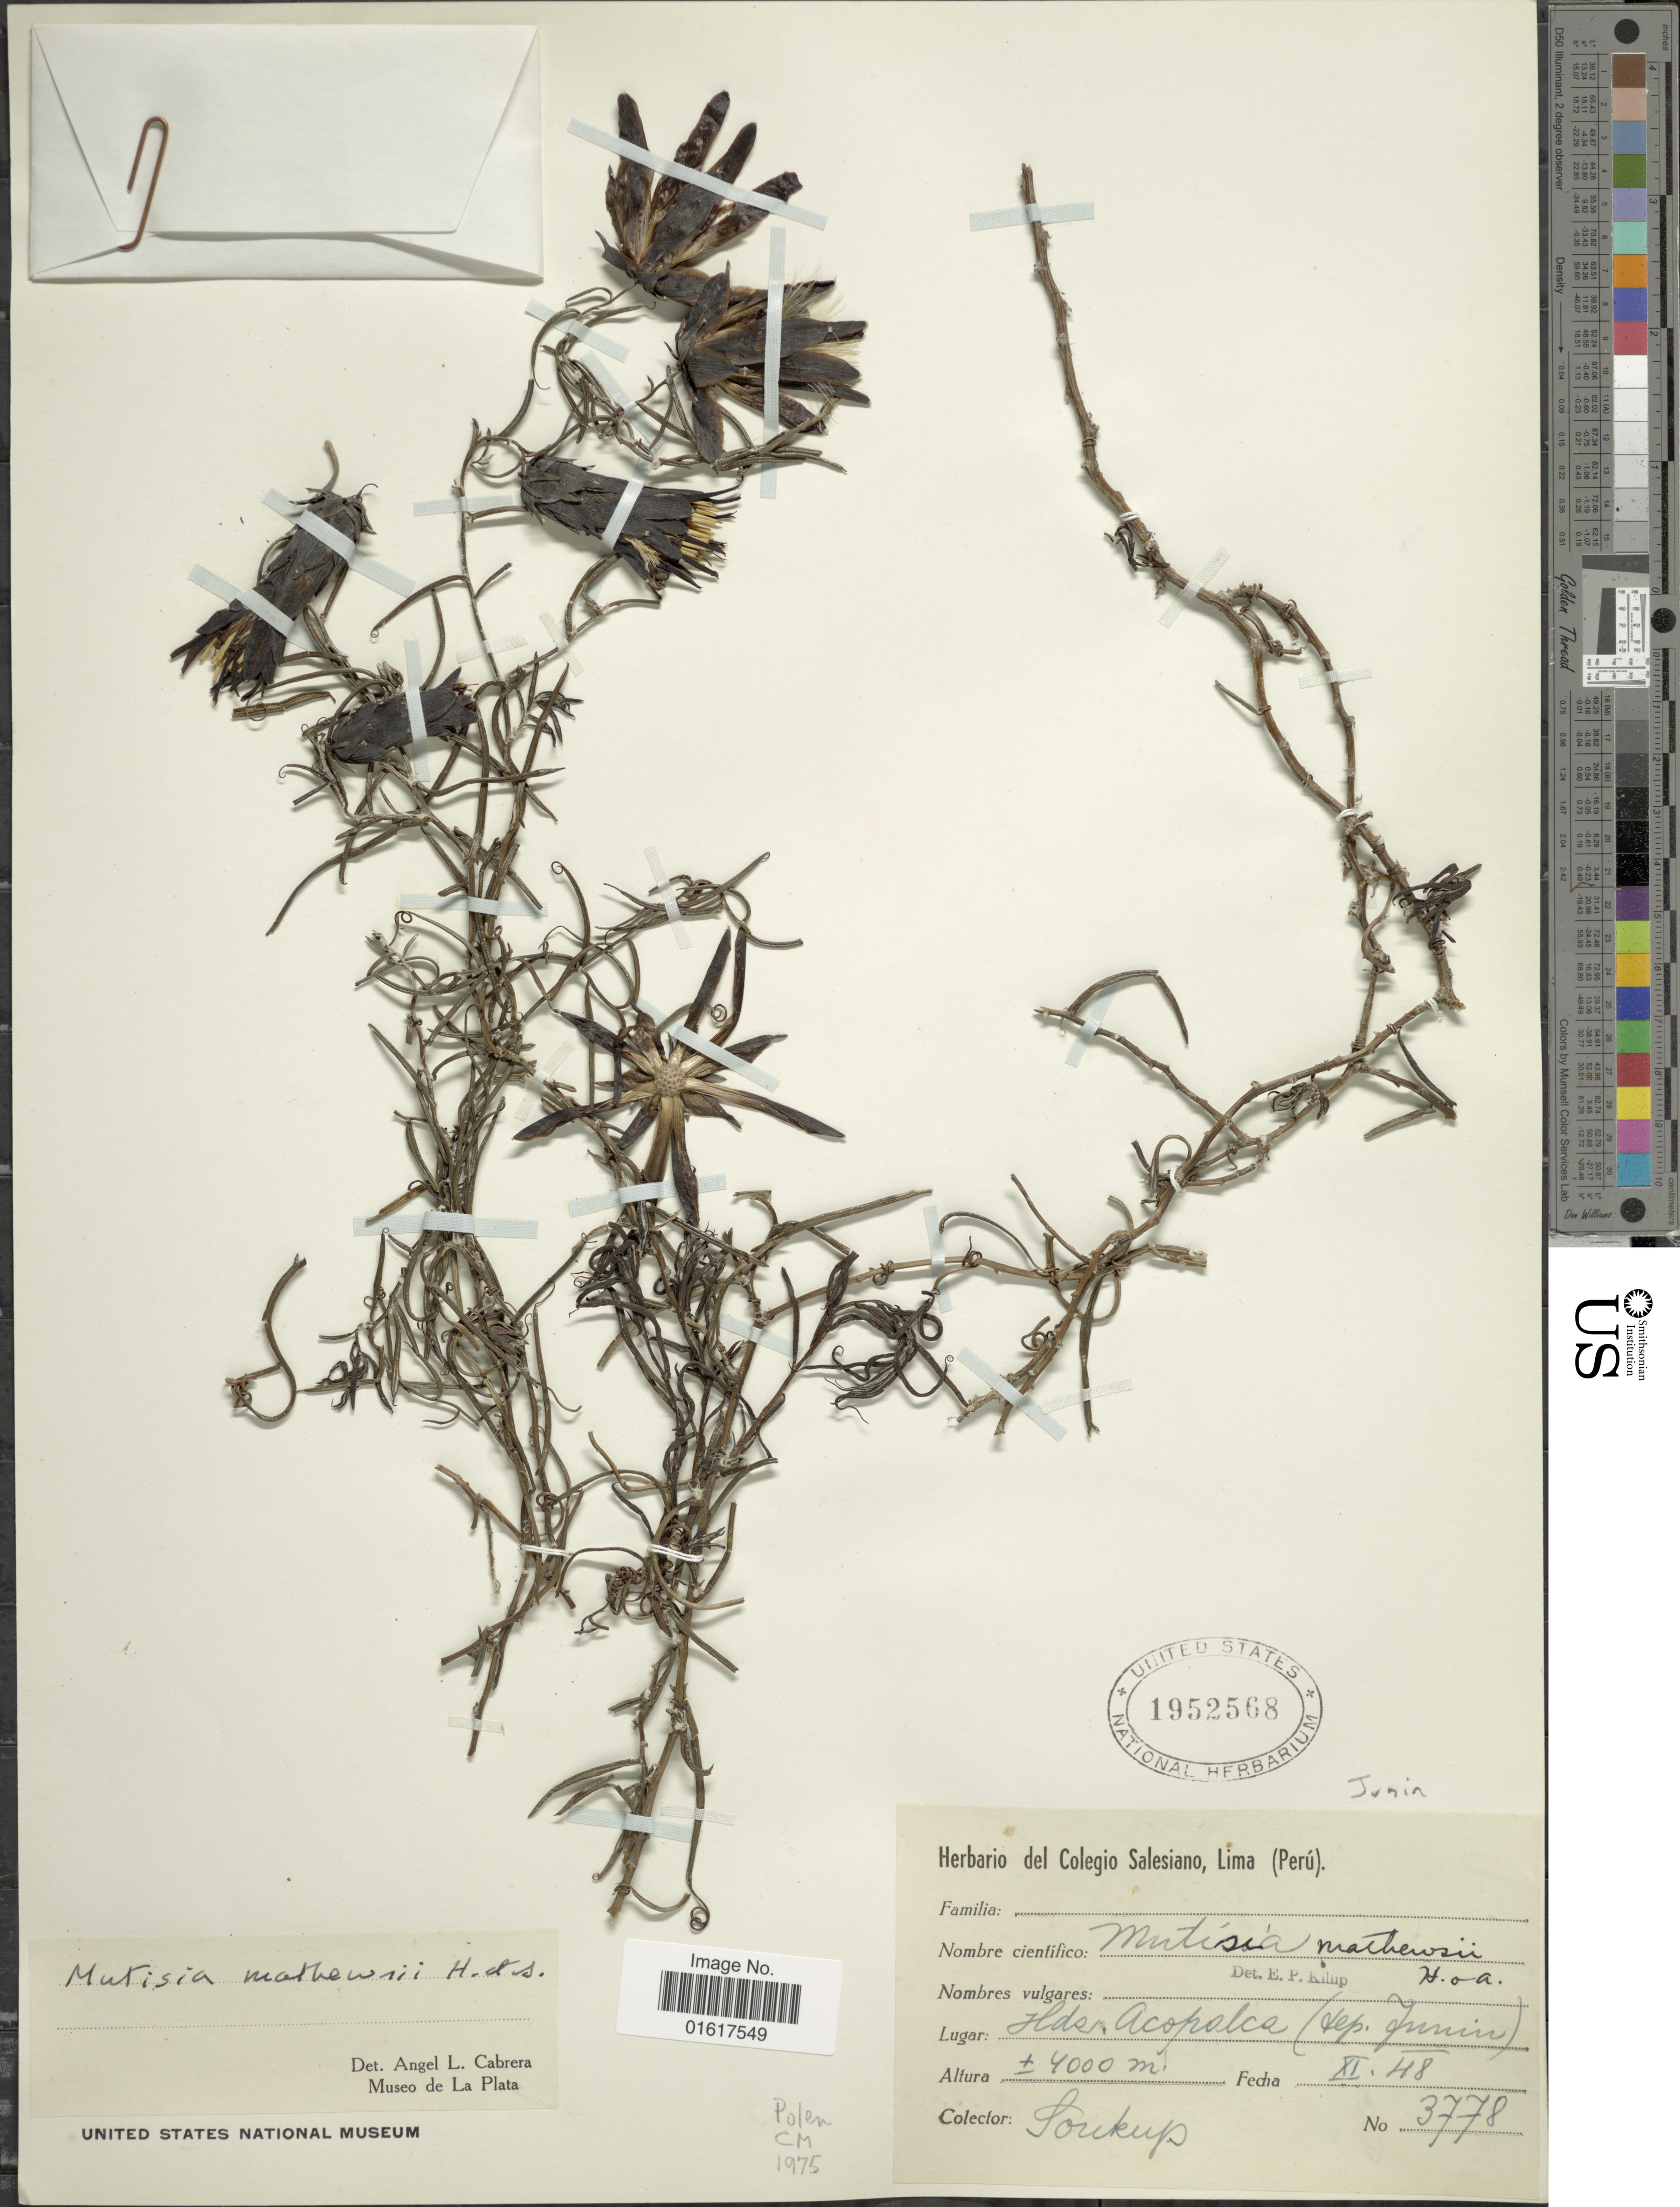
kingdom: Plantae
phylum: Tracheophyta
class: Magnoliopsida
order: Asterales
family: Asteraceae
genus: Mutisia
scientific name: Mutisia mathewsii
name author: Hook. & Arn.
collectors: -- Soukup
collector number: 3778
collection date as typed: Transcribed d/m/y: /11/48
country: Peru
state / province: Junín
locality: Hde. Acopolca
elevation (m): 4000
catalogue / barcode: US 1952568